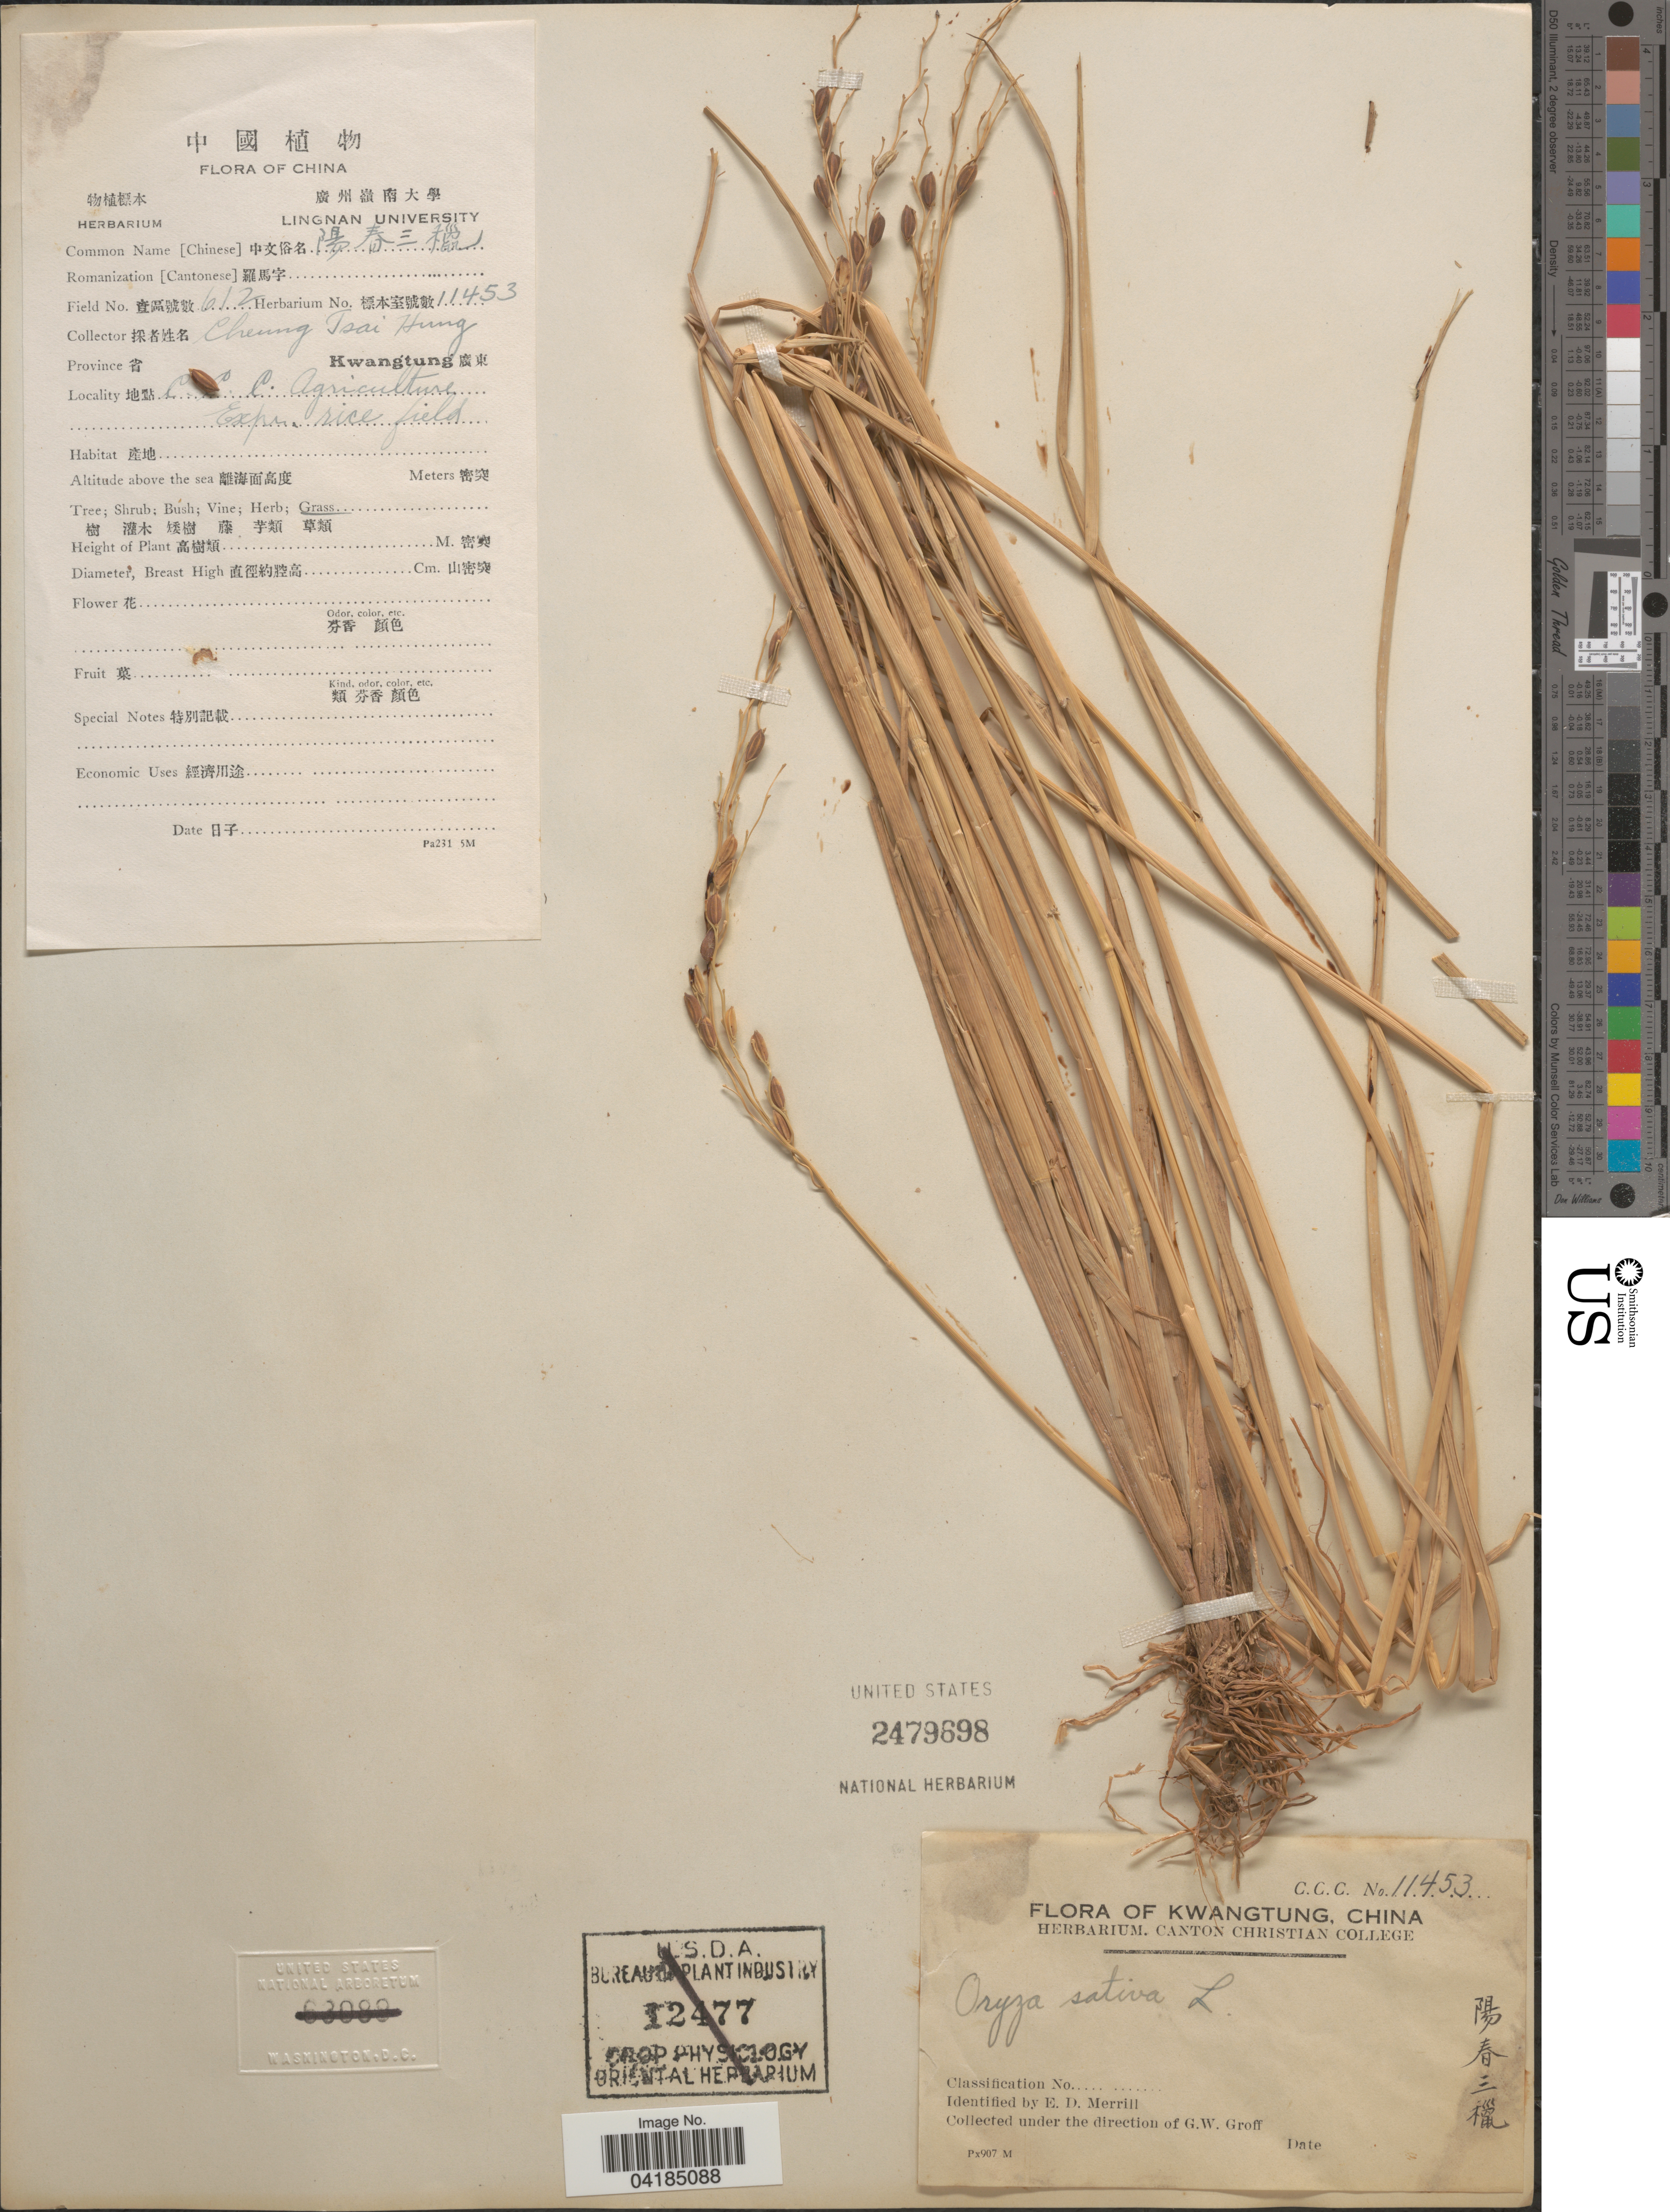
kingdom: Plantae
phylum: Tracheophyta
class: Liliopsida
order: Poales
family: Poaceae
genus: Oryza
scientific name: Oryza sativa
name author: L.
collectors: C. Hung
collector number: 612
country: China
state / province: Guangdong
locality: Kwangtung. C.C.C. Agriculture Expr. rice field.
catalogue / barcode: US 2479698